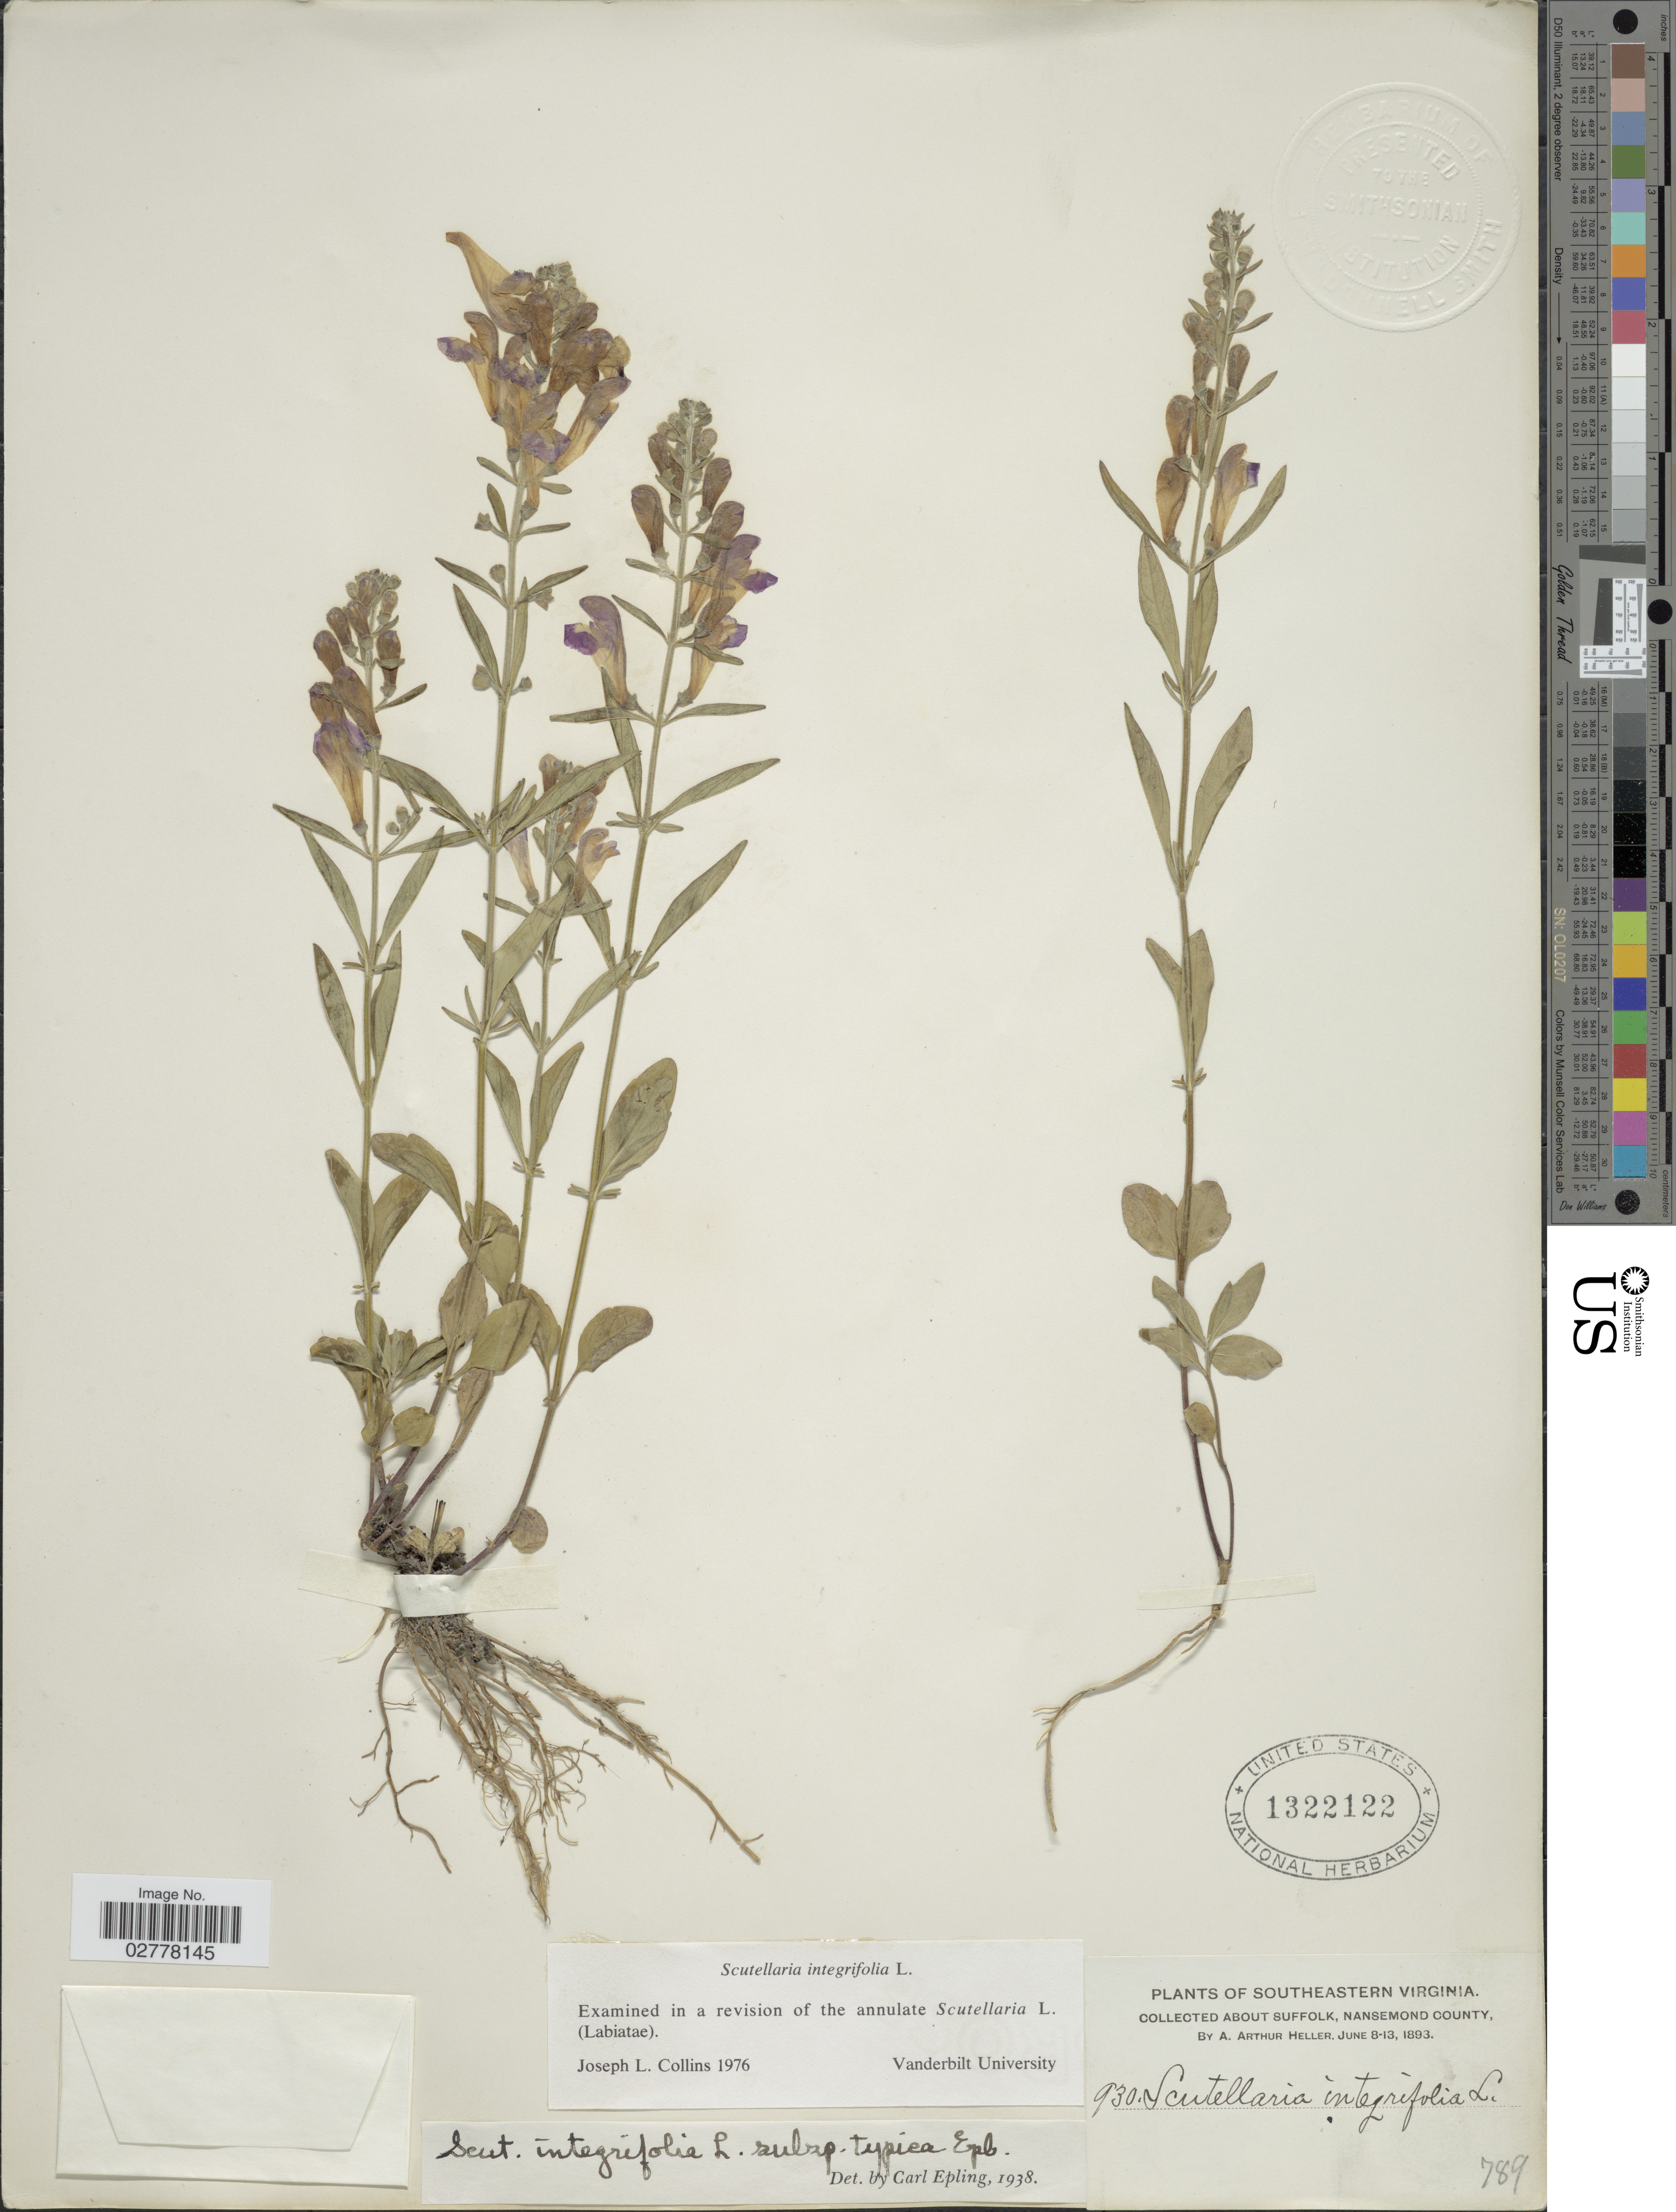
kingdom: Plantae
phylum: Tracheophyta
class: Magnoliopsida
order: Lamiales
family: Lamiaceae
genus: Scutellaria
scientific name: Scutellaria integrifolia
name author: L.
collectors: A. A. Heller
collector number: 930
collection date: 1893-06-08/1893-06-13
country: United States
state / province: Virginia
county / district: City of Suffolk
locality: Southeastern Virginia. About Suffolk, Nansemond County.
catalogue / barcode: US 1322122